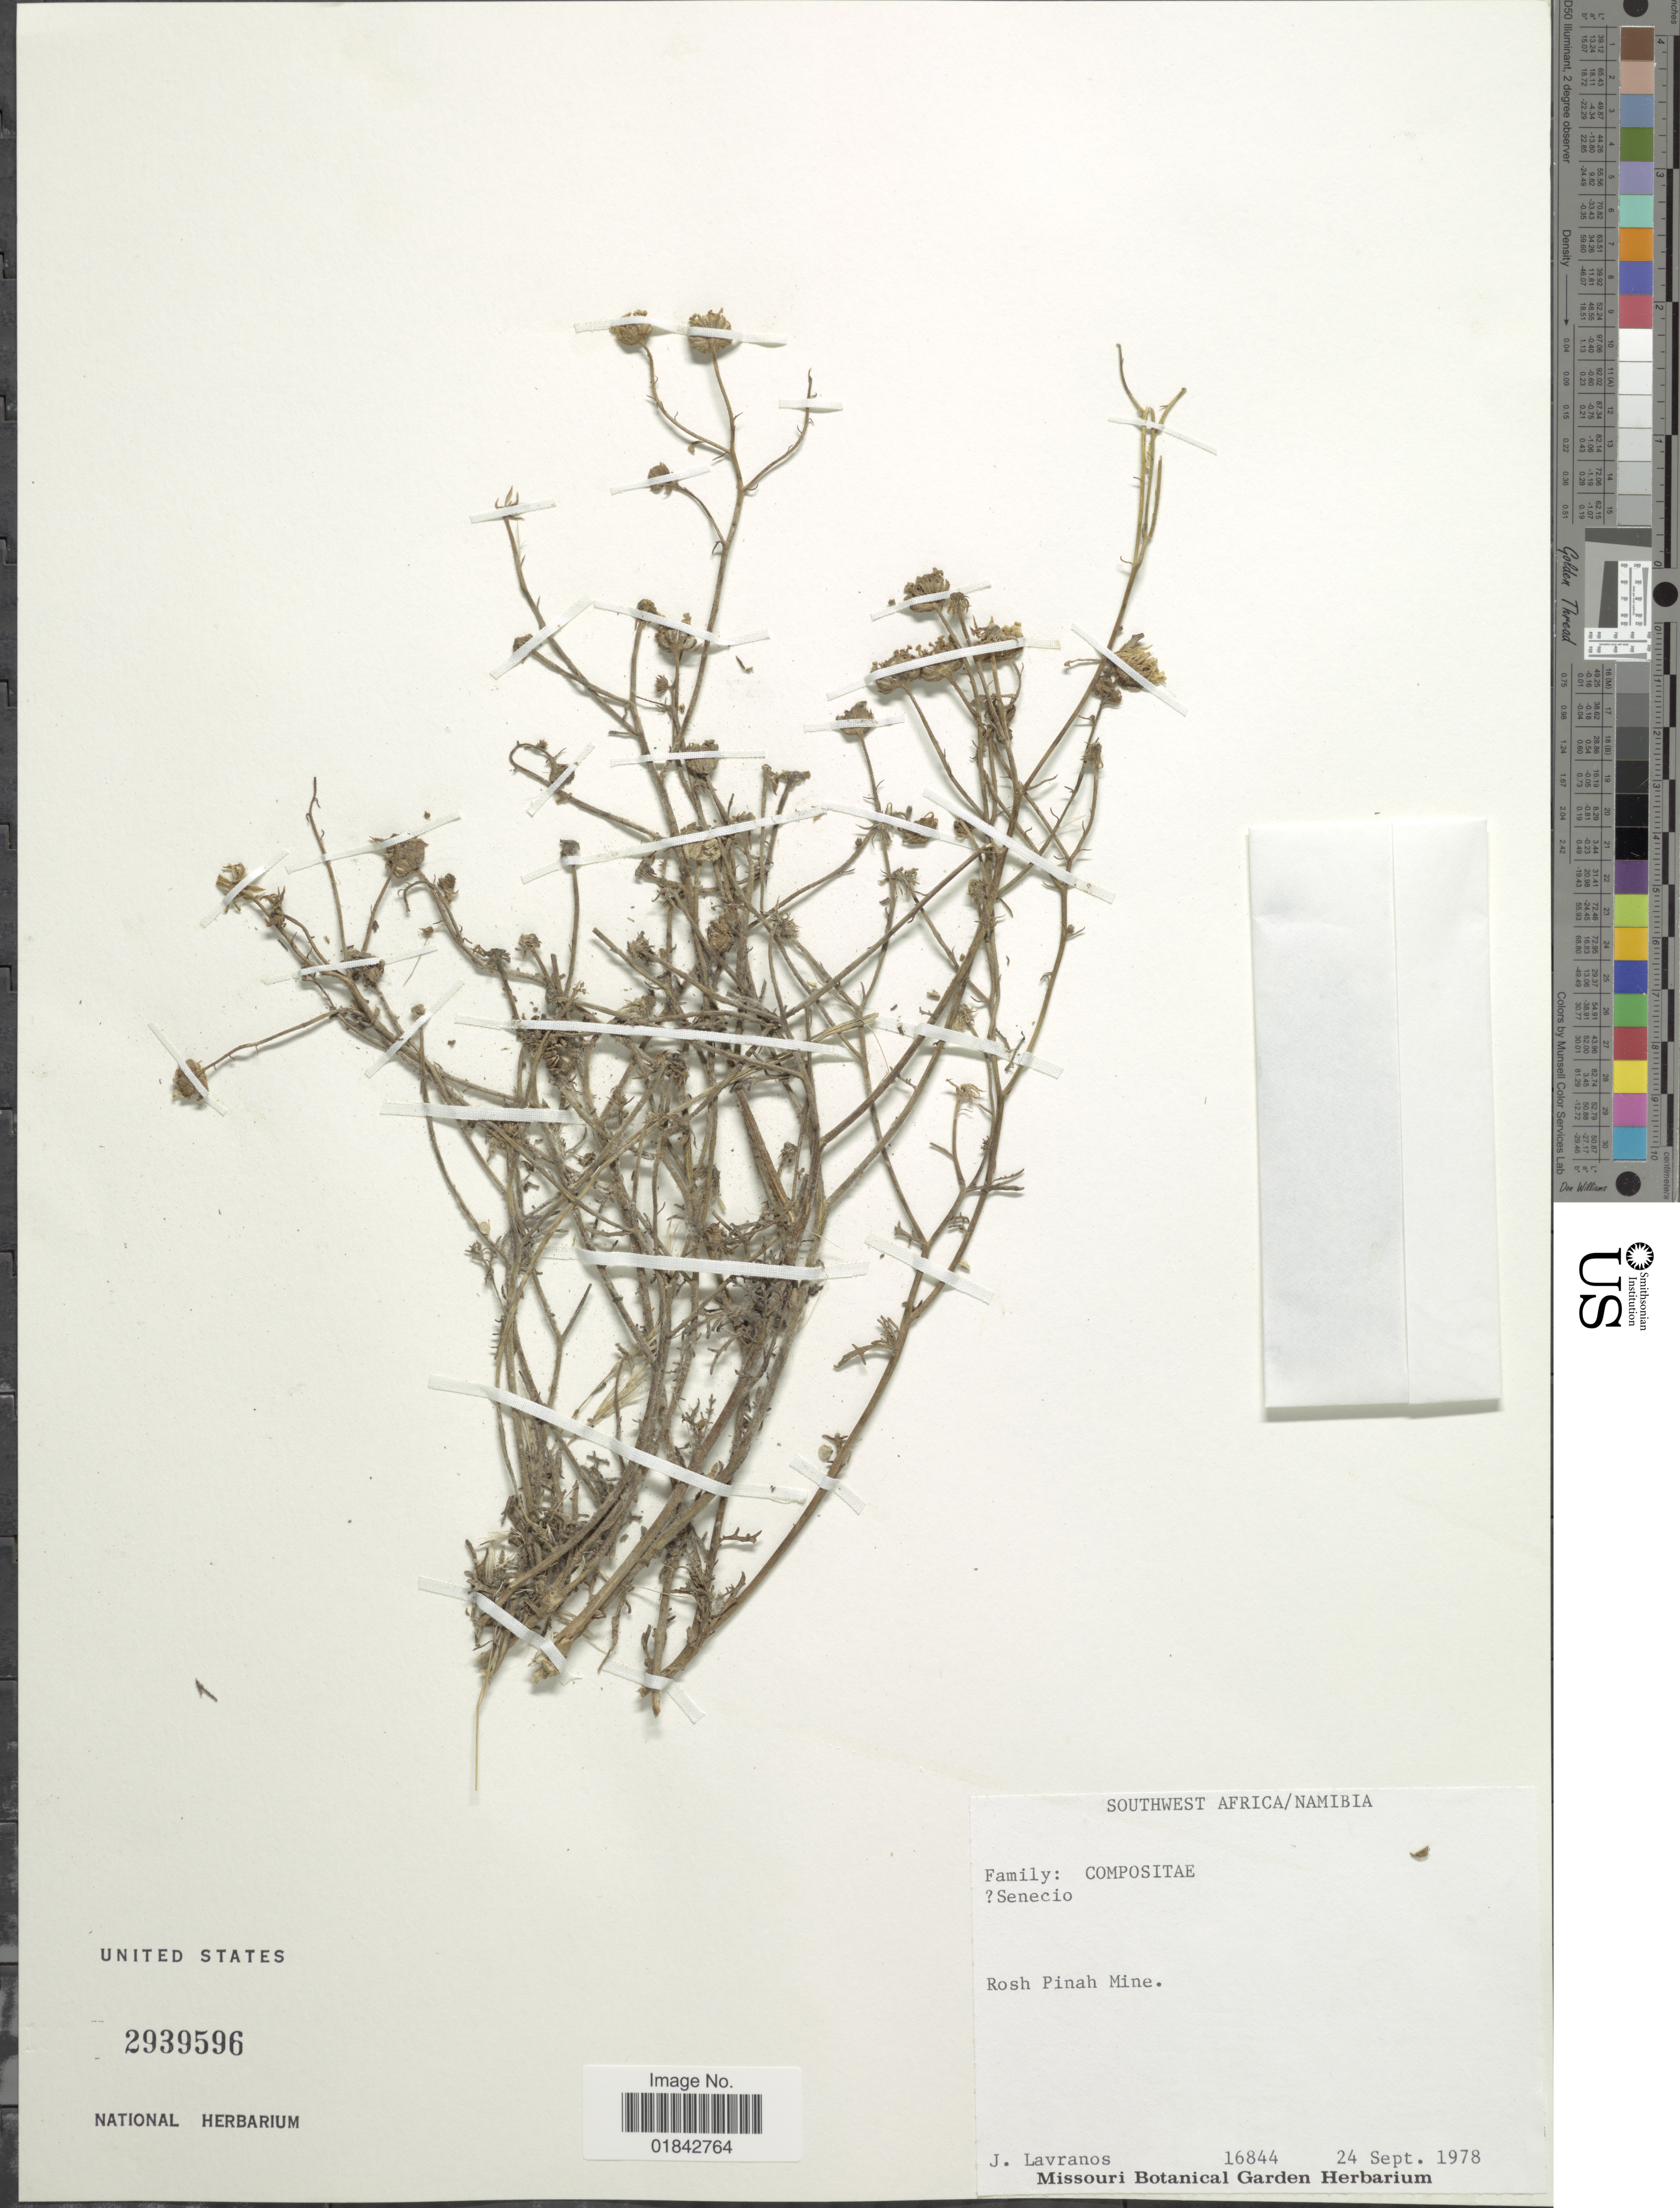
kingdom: Plantae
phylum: Tracheophyta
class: Magnoliopsida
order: Asterales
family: Asteraceae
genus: Senecio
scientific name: Senecio sp.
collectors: J. Lavranos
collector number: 16844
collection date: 1978-09-24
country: Namibia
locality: Southwest Africa, Rosh Pinah Mine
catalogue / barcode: US 2939596